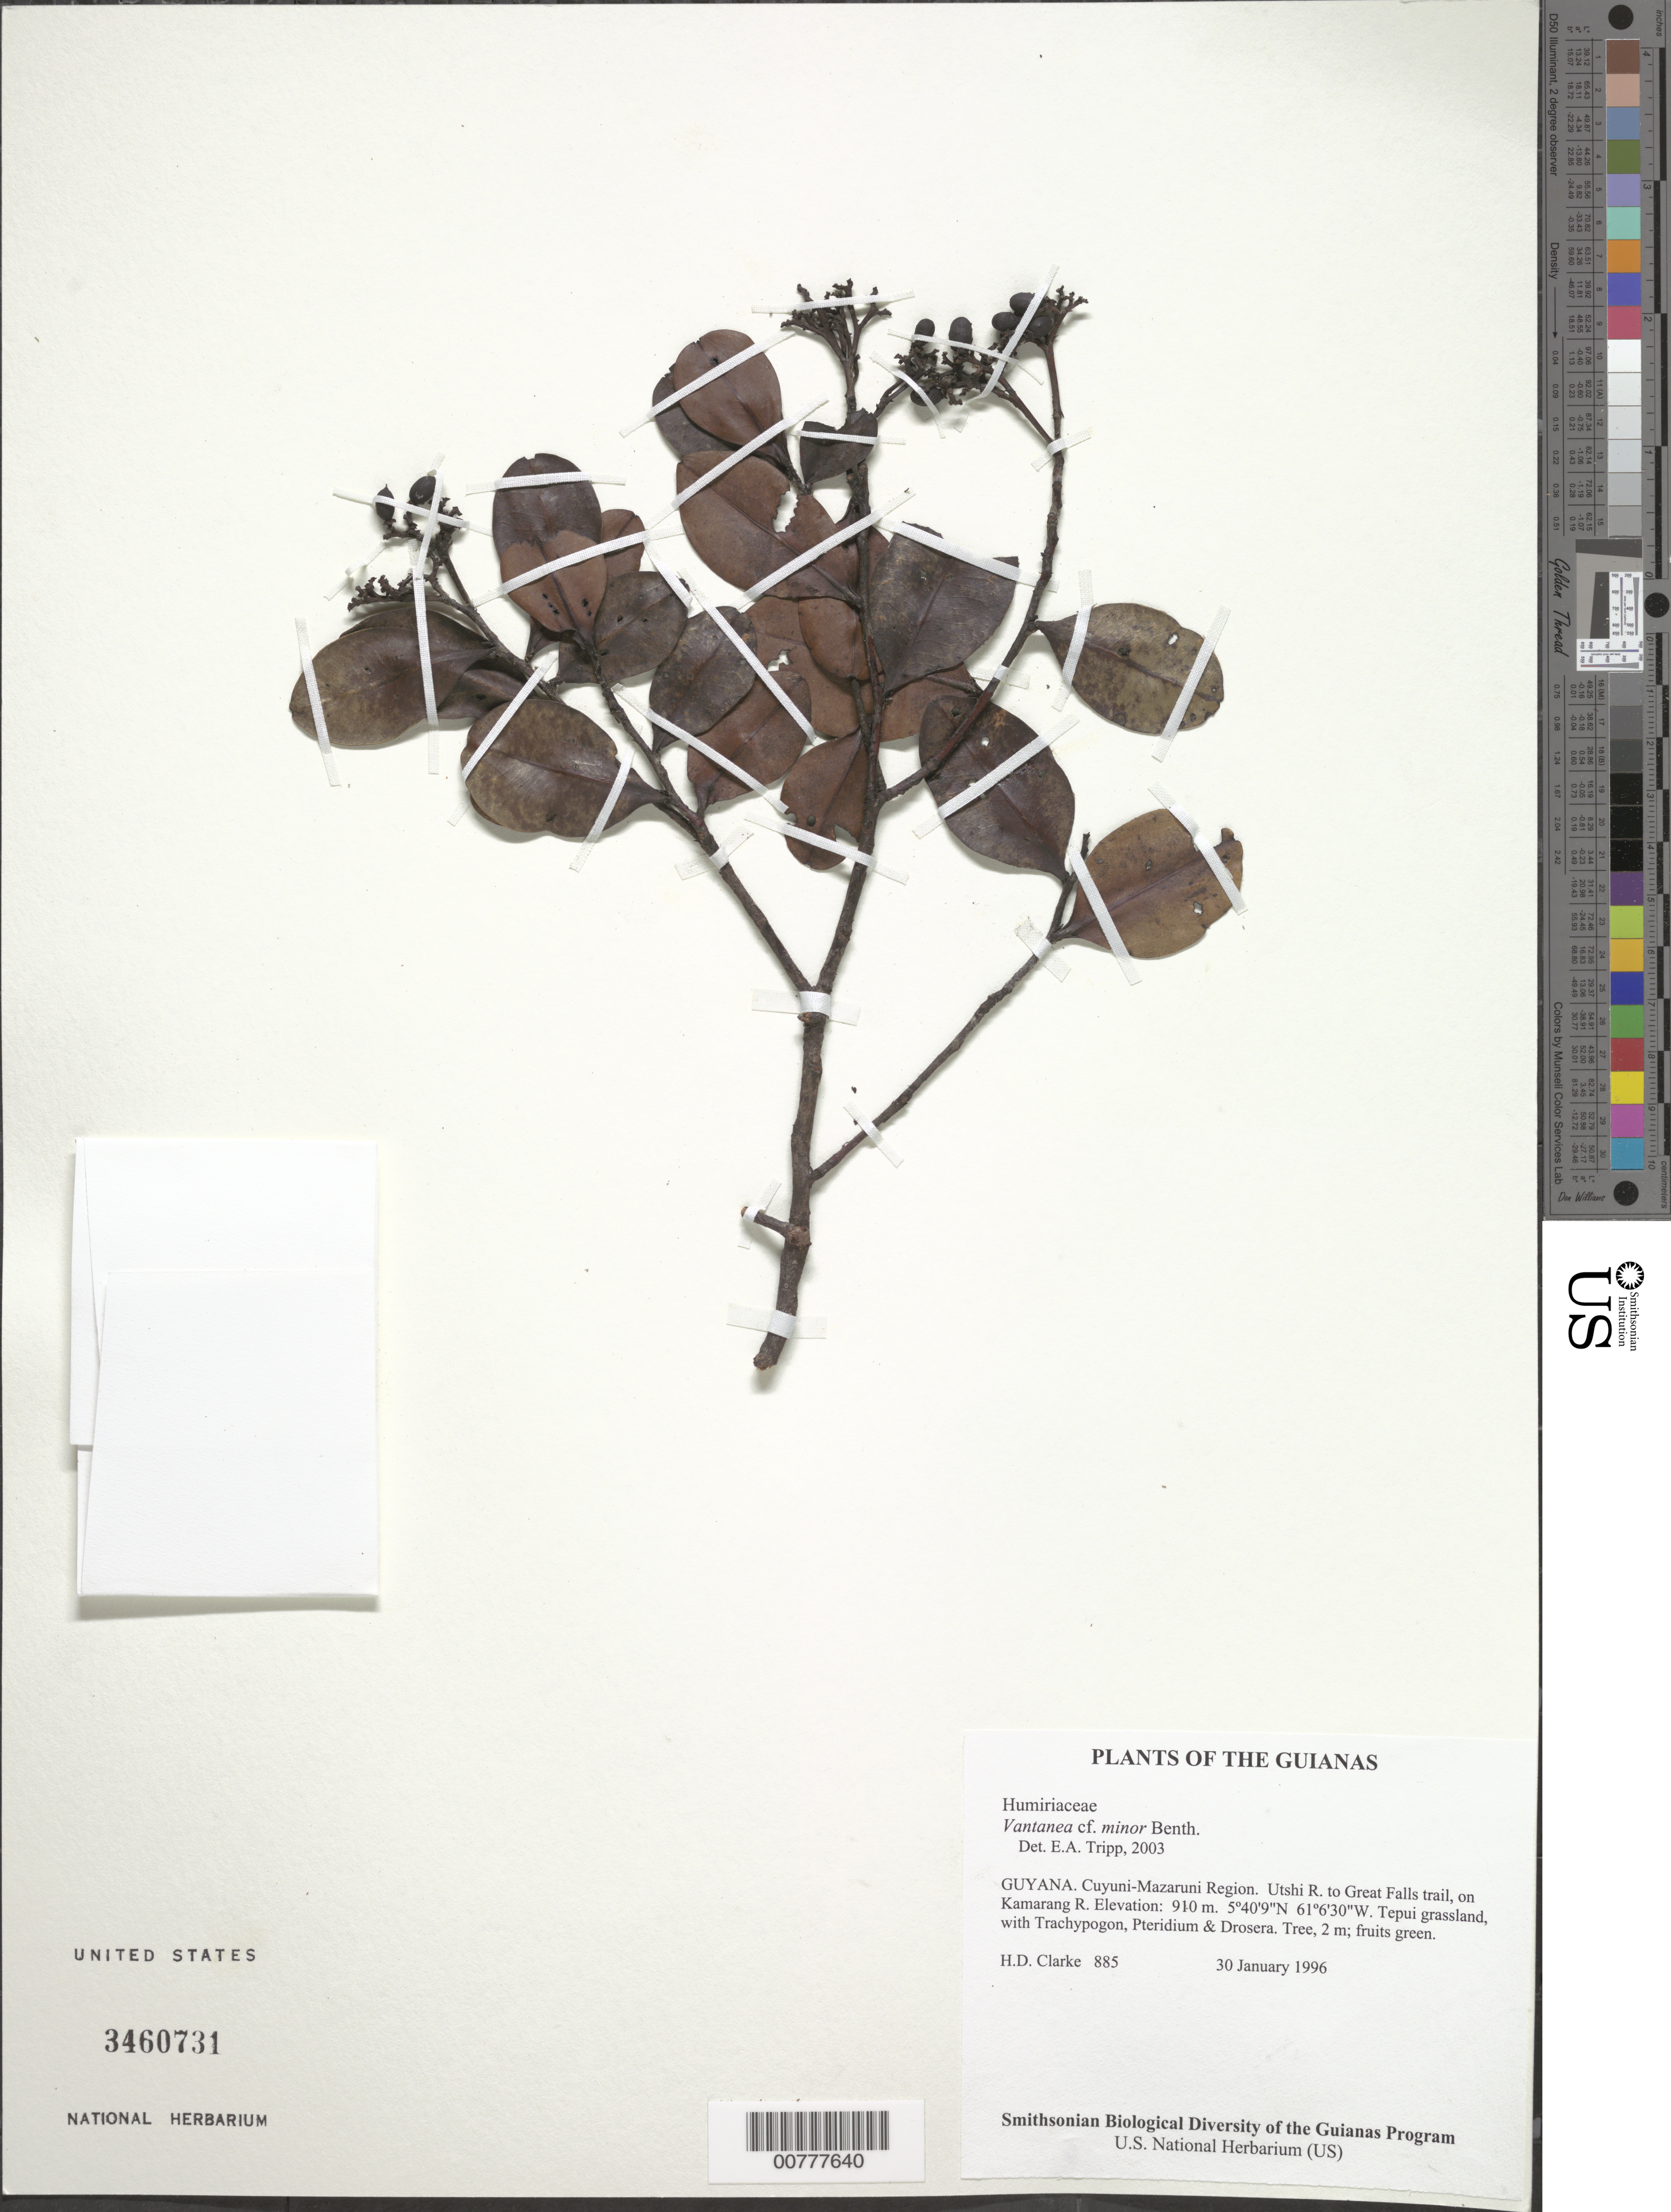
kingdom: Plantae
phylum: Tracheophyta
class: Magnoliopsida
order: Malpighiales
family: Humiriaceae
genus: Vantanea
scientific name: Vantanea minor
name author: Benth.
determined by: Tripp, Erin A.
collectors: H. D. Clarke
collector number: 885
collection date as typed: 30 January 1996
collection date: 1996-01-30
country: Guyana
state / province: Cuyuni-Mazaruni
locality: Utshi R. to Great Falls trail, on Kamarang R.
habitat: Tepui grassland, with Trachypogon, Pteridium & Drosera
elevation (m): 910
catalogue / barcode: US 3460731